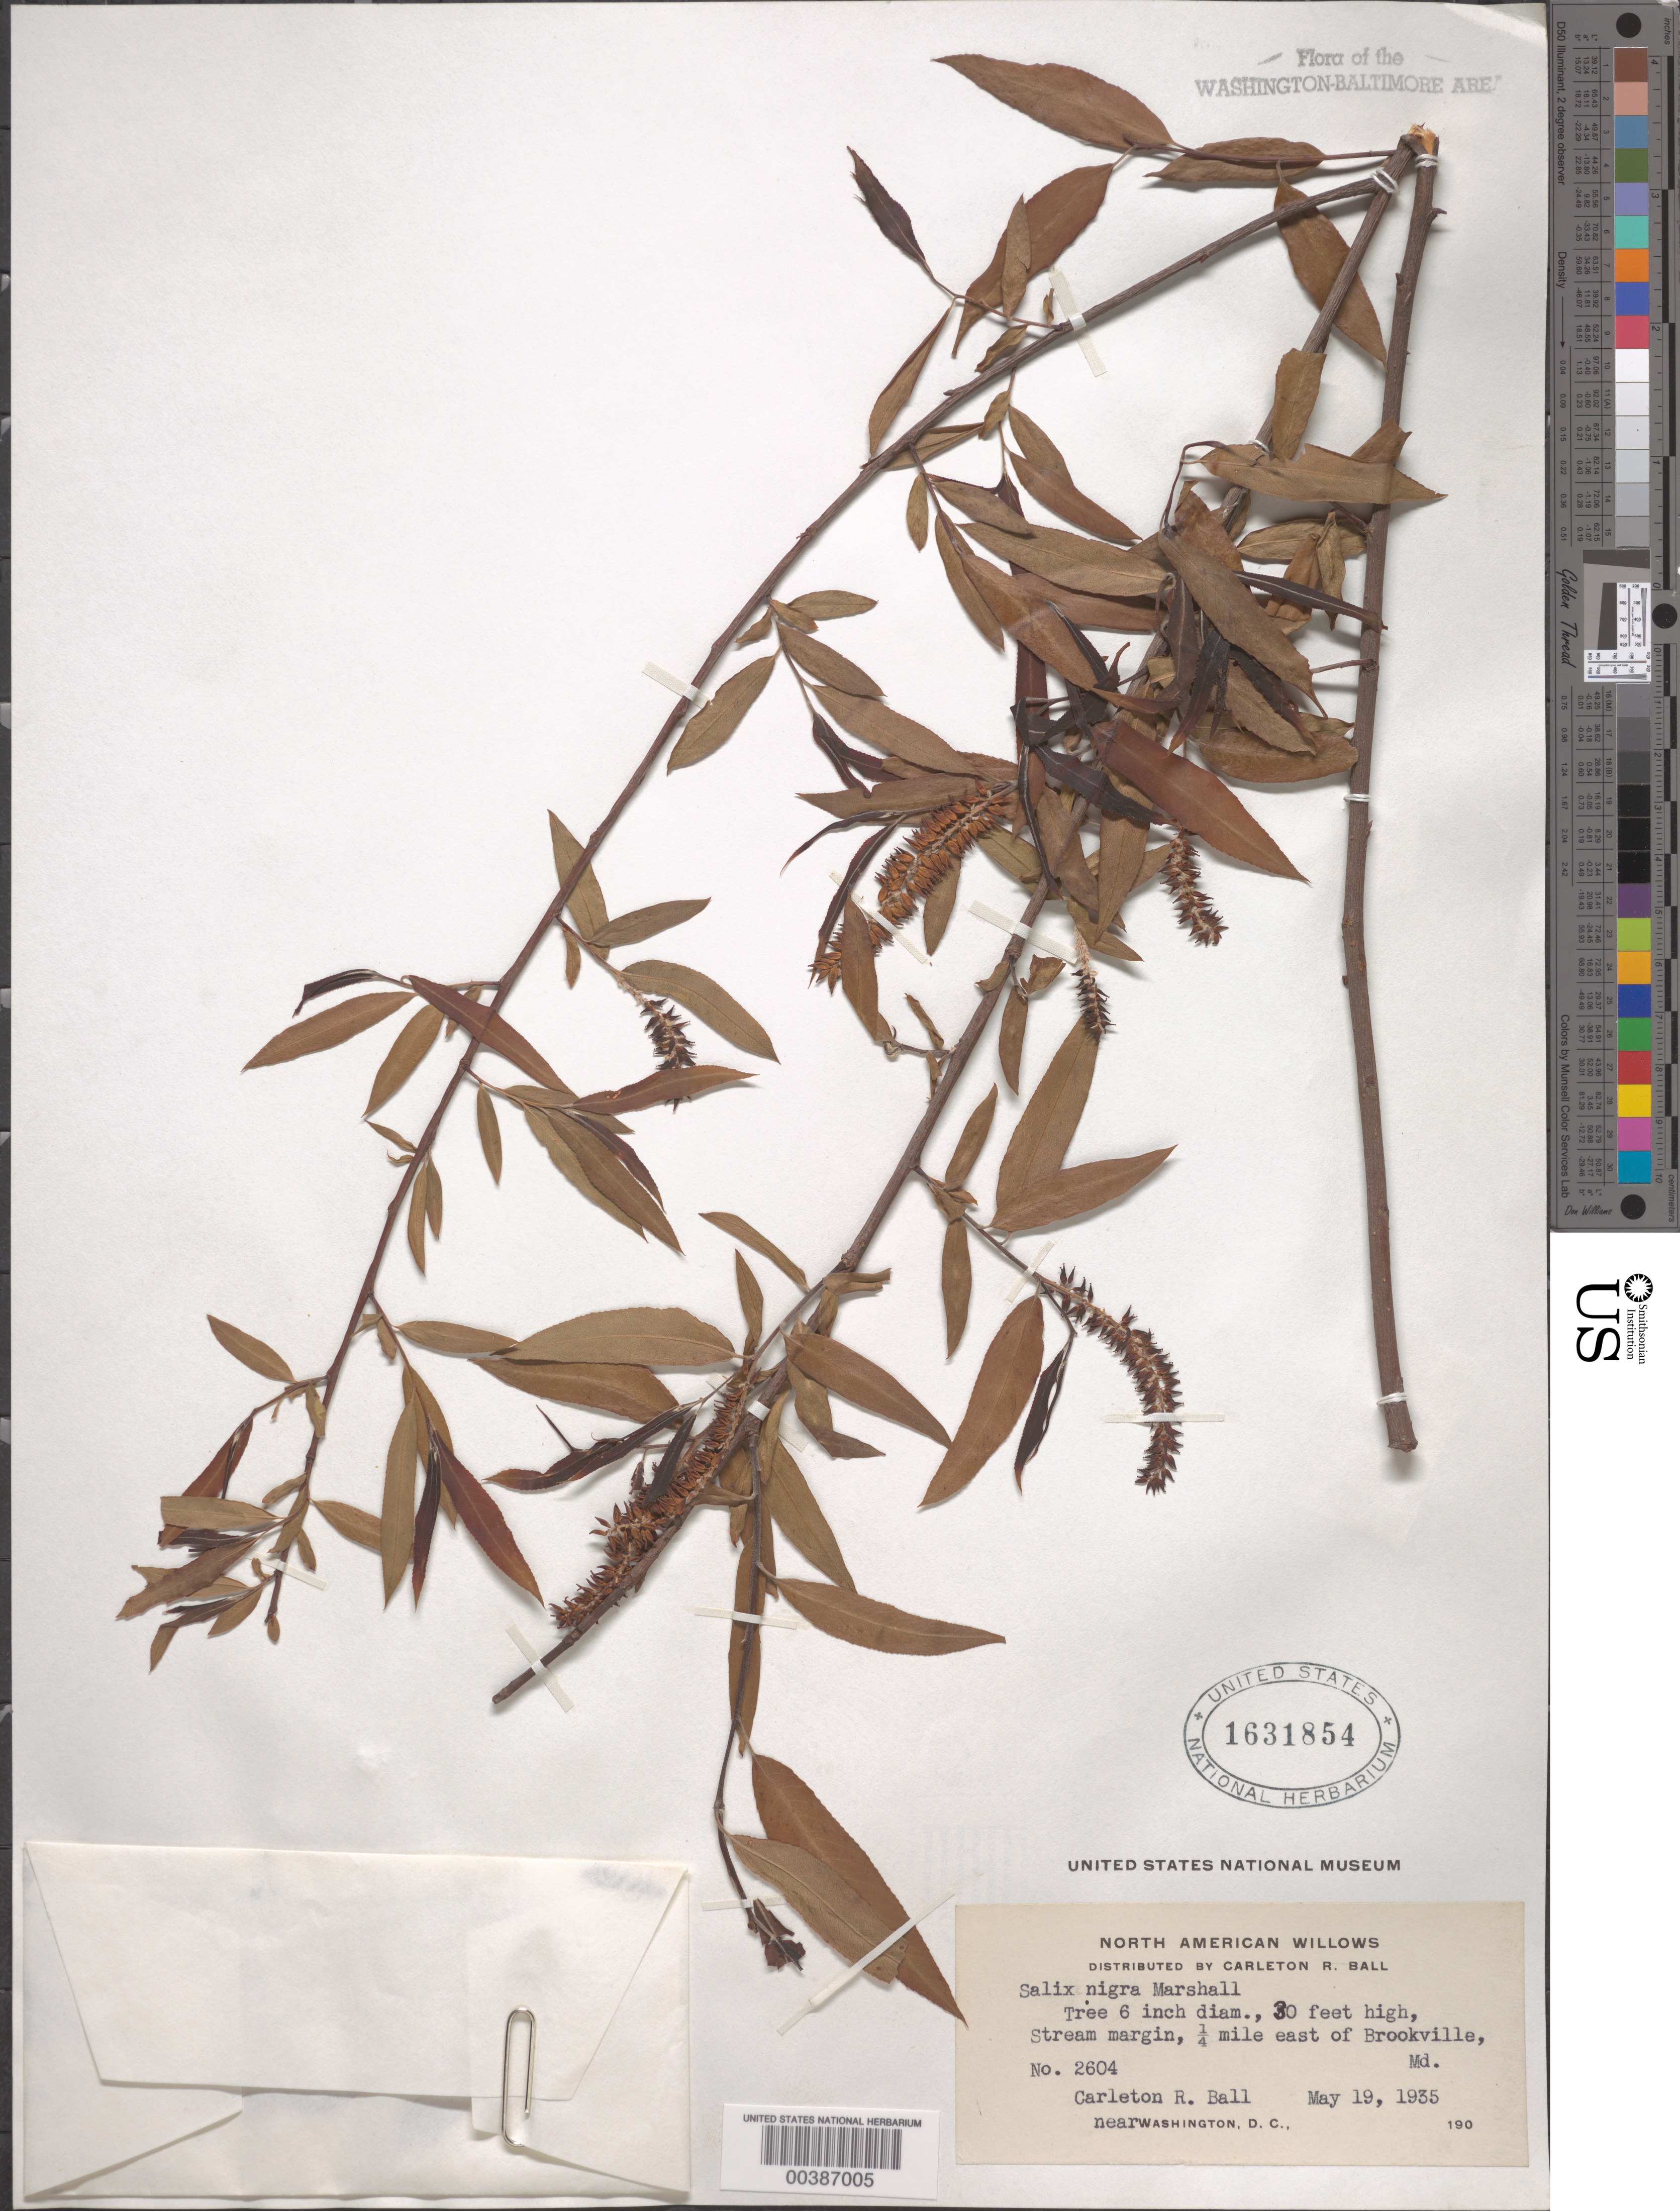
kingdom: Plantae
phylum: Tracheophyta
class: Magnoliopsida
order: Malpighiales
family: Salicaceae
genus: Salix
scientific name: Salix nigra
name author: Marshall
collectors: C. R. Ball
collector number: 2604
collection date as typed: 19 May 1935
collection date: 1935-05-19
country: United States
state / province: Maryland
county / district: Montgomery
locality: East of Brookville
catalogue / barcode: US 1631854